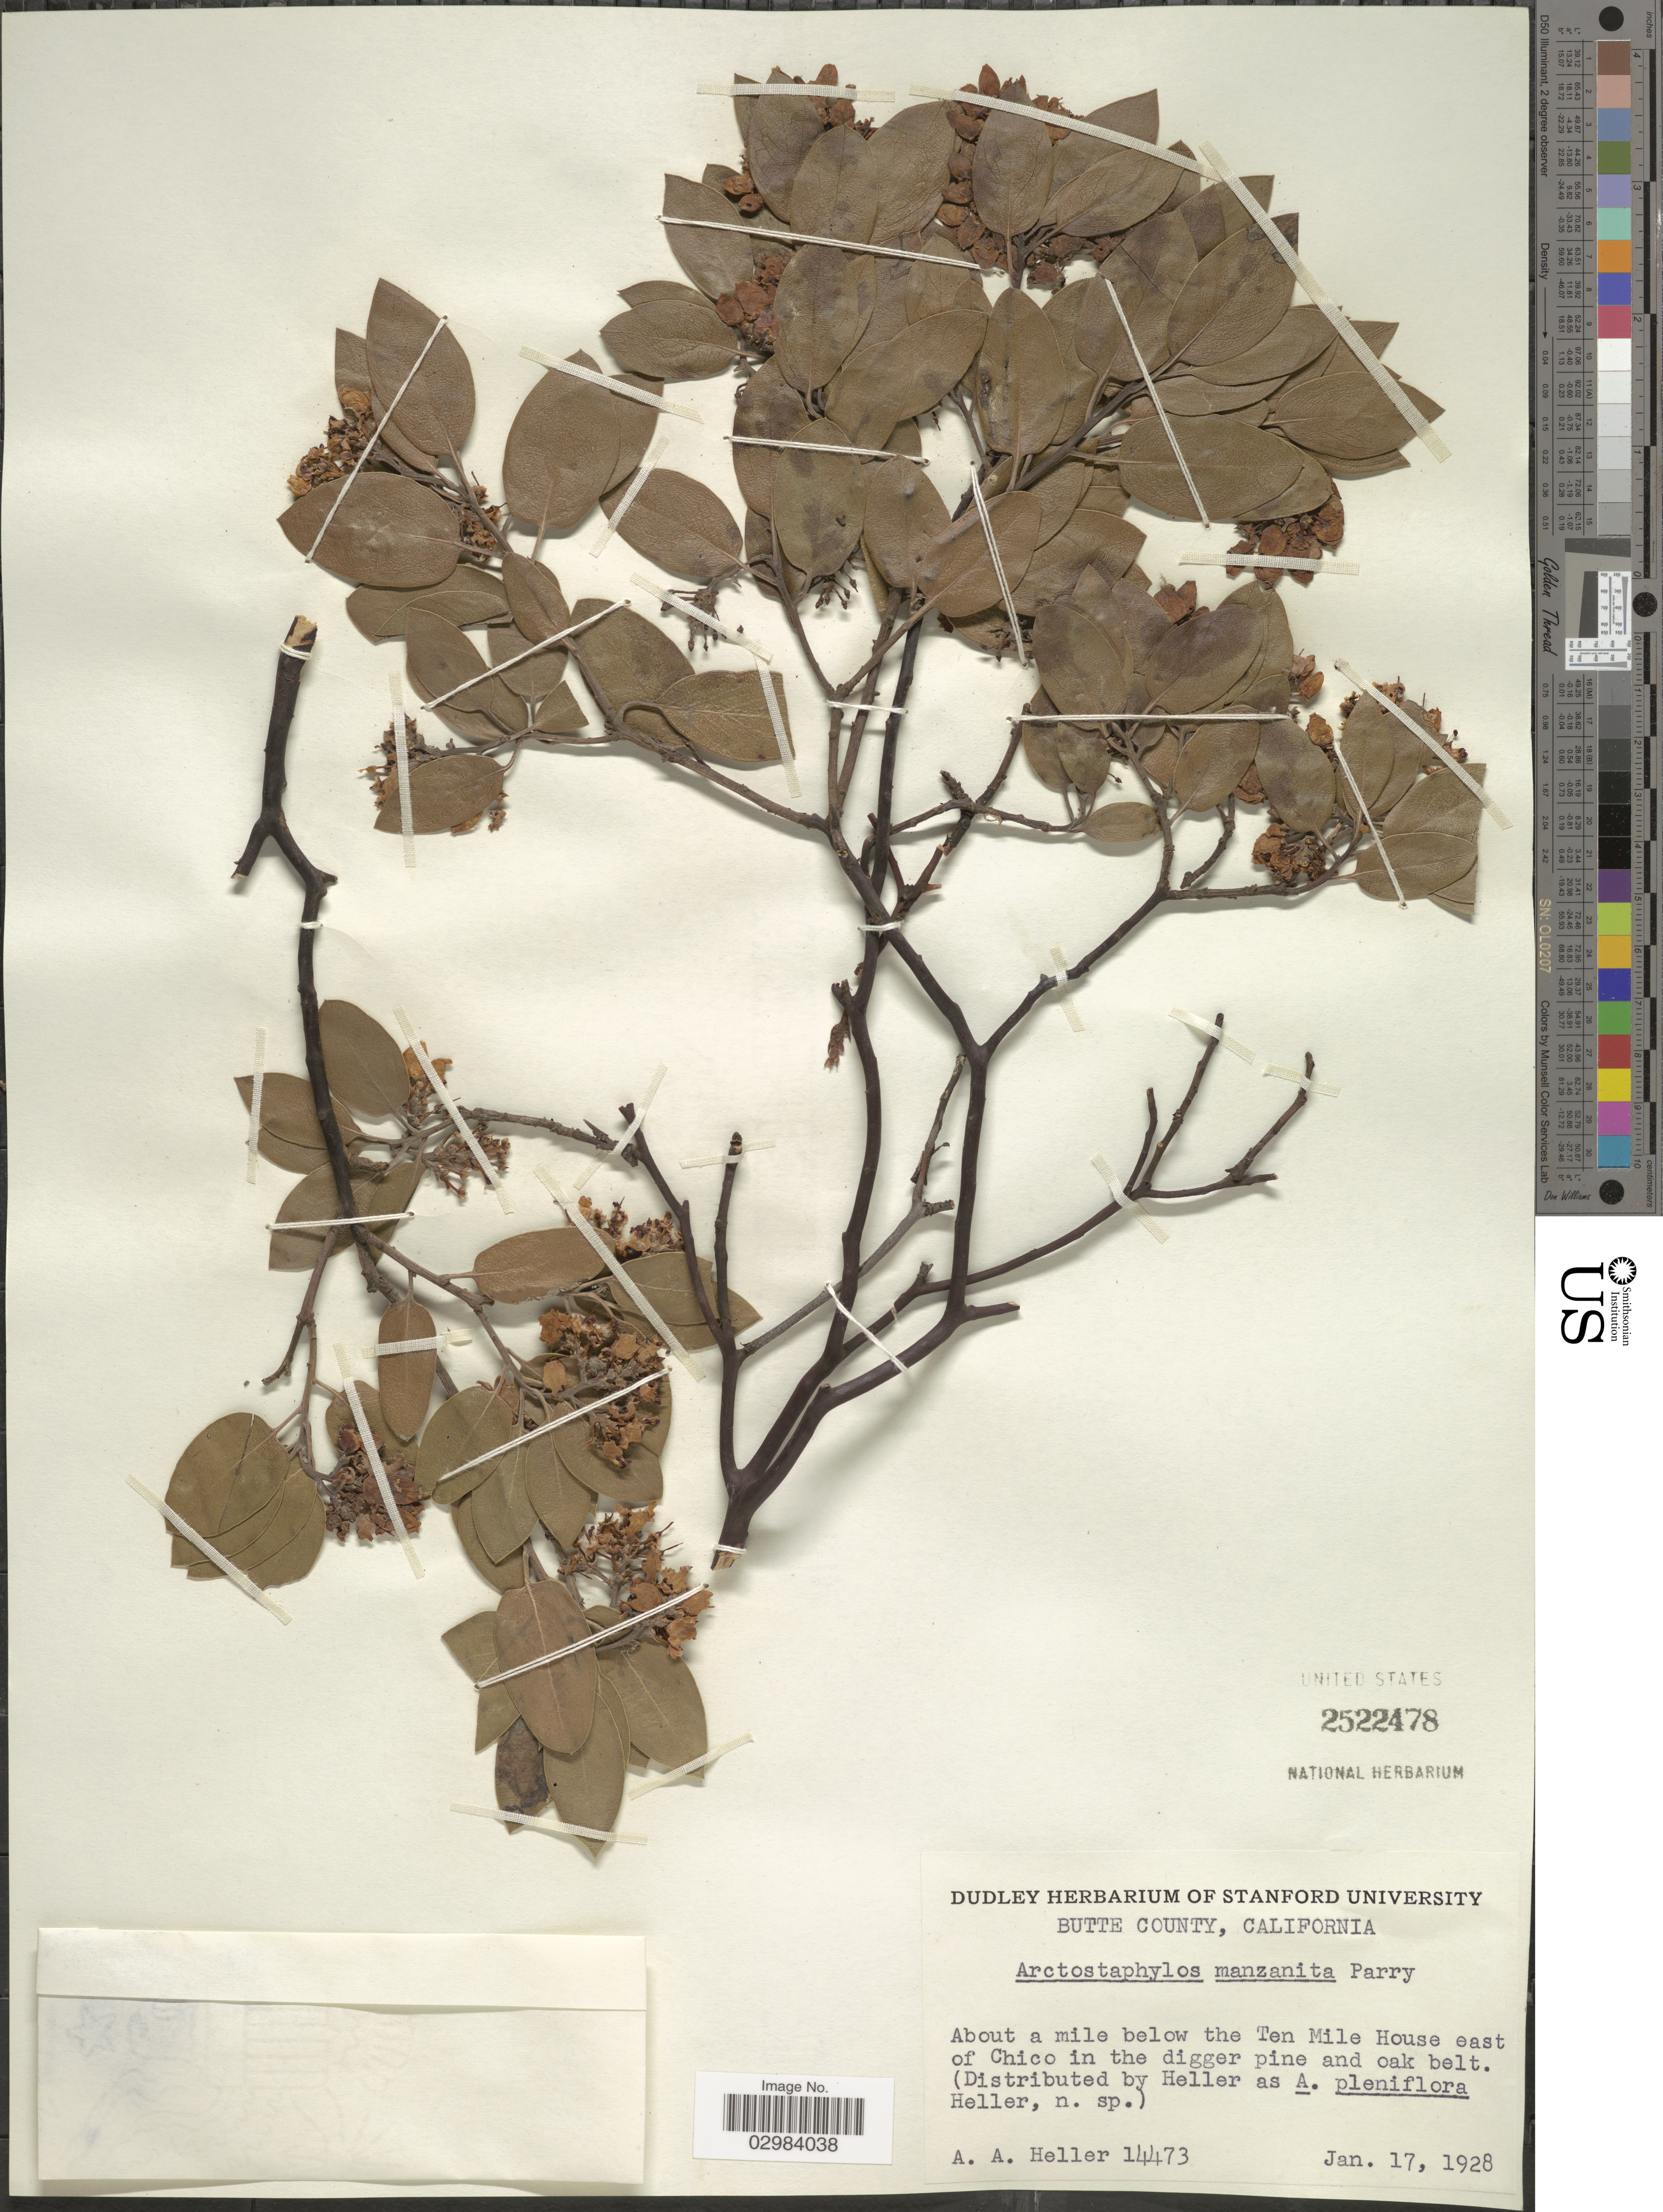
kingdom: Plantae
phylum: Tracheophyta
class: Magnoliopsida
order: Ericales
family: Ericaceae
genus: Arctostaphylos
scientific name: Arctostaphylos manzanita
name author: Parry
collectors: A. A. Heller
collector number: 14473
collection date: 1928-01-17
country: United States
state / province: California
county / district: Butte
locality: Butte County, About a miles below the Ten Mile House east of Chico in the digger pine and oak belt.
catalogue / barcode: US 2522478